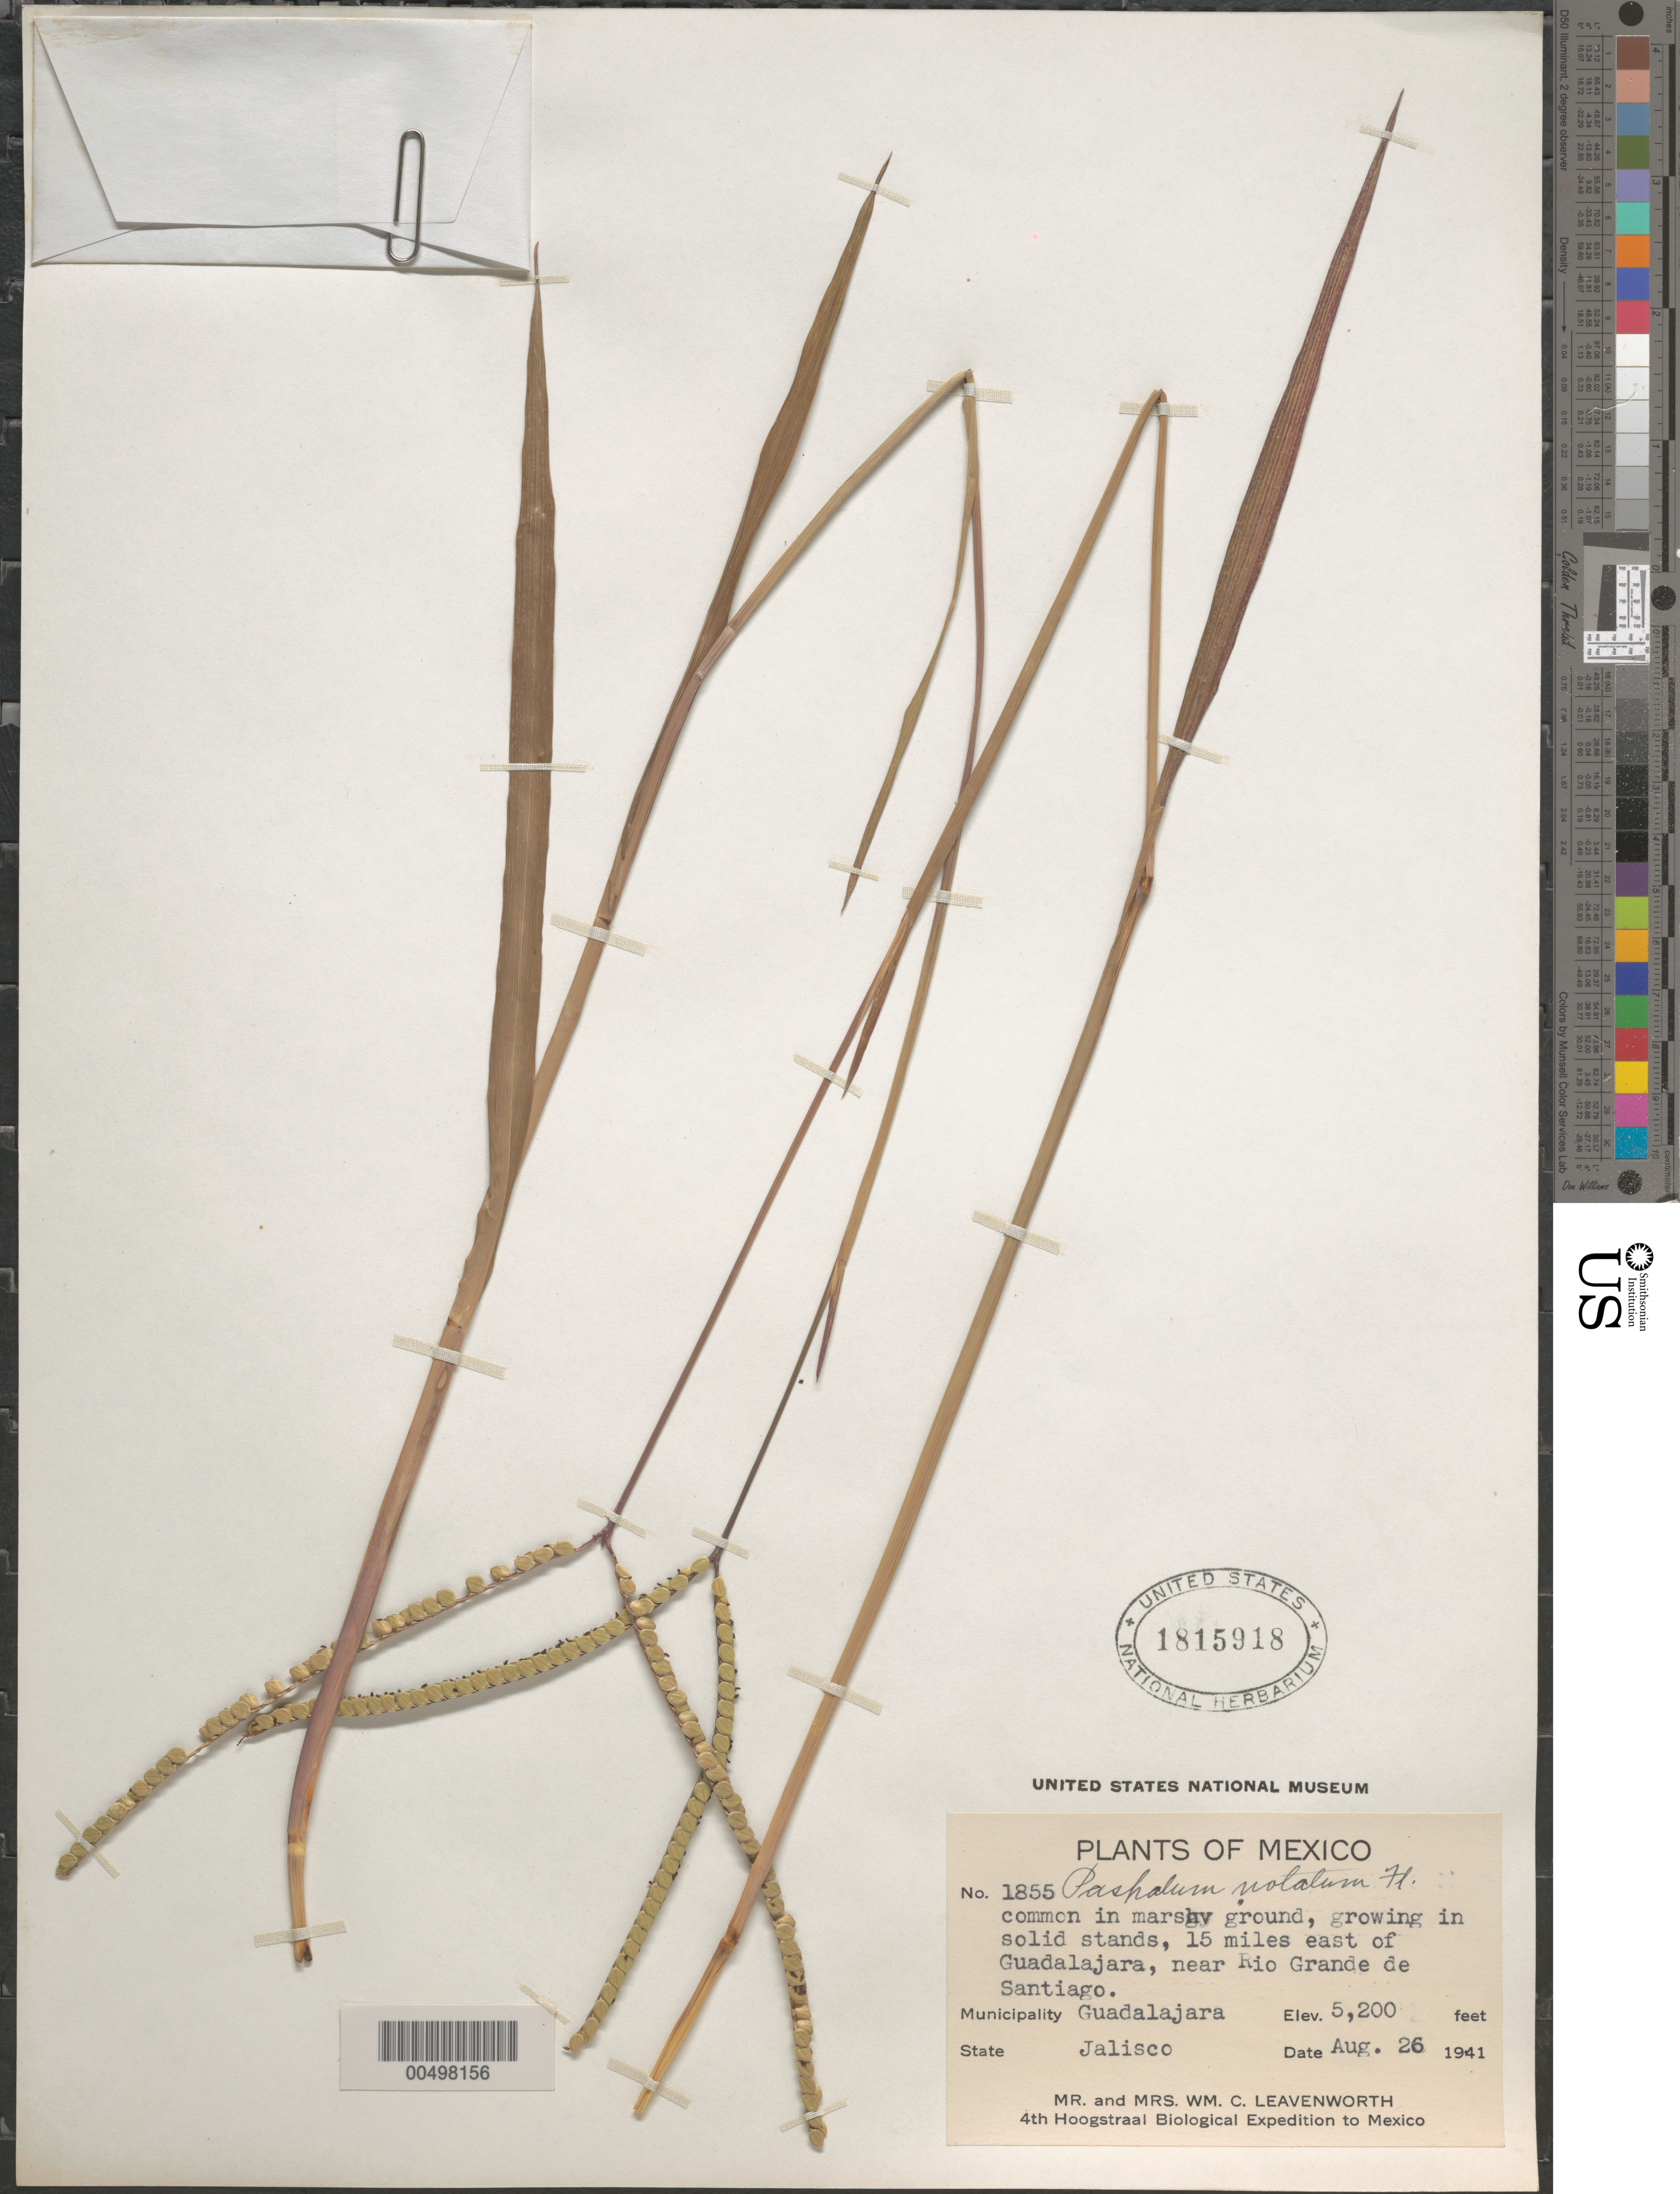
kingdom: Plantae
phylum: Tracheophyta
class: Liliopsida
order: Poales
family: Poaceae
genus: Paspalum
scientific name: Paspalum notatum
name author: Flüggé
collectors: W. C. Leavenworth & -. Leavenworth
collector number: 1855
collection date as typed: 26 Aug 1941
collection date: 1941-08-26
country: Mexico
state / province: Jalisco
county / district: Guadalajara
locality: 15 mi E of Guadalajara, near Rio Grande de Santiago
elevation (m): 1585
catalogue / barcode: US 1815918